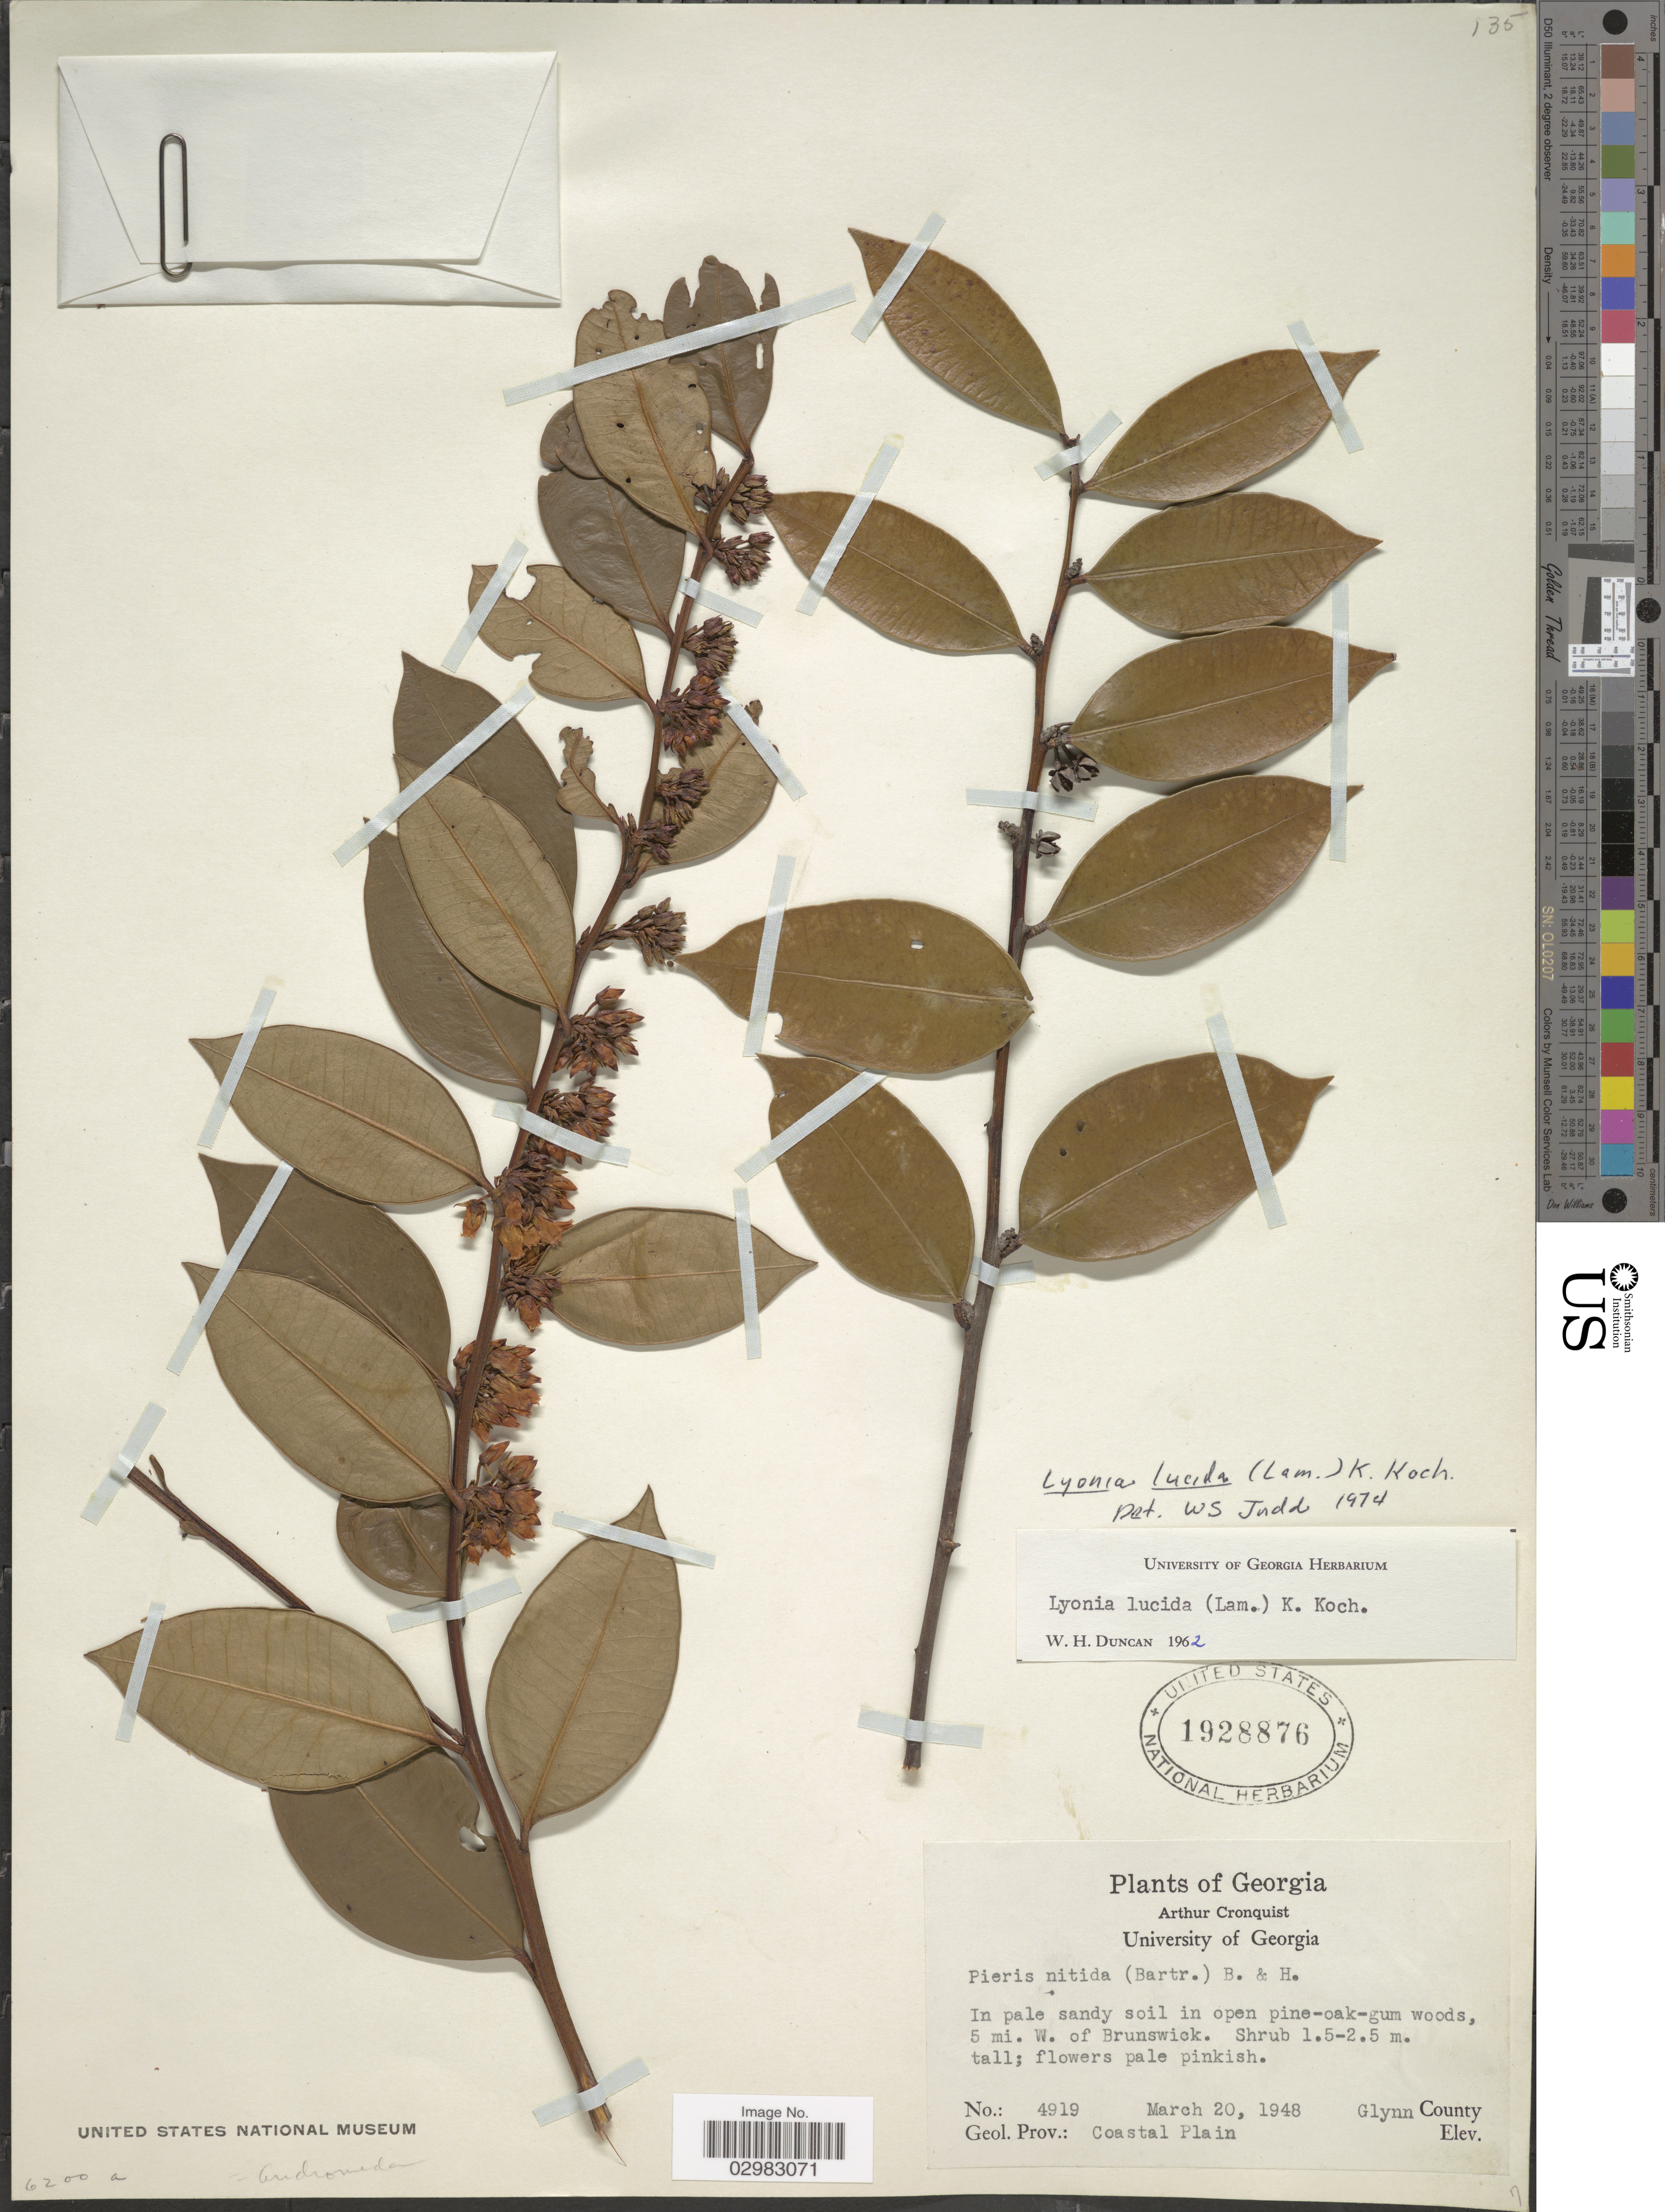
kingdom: Plantae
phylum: Tracheophyta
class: Magnoliopsida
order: Ericales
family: Ericaceae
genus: Lyonia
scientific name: Lyonia lucida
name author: K. Koch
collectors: A. J. Cronquist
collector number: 4919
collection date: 1948-03-20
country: United States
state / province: Georgia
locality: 5 mi. W. of Brunswick. Glynn County. Geol. Prov.: Coastal Plain.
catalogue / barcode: US 1928876